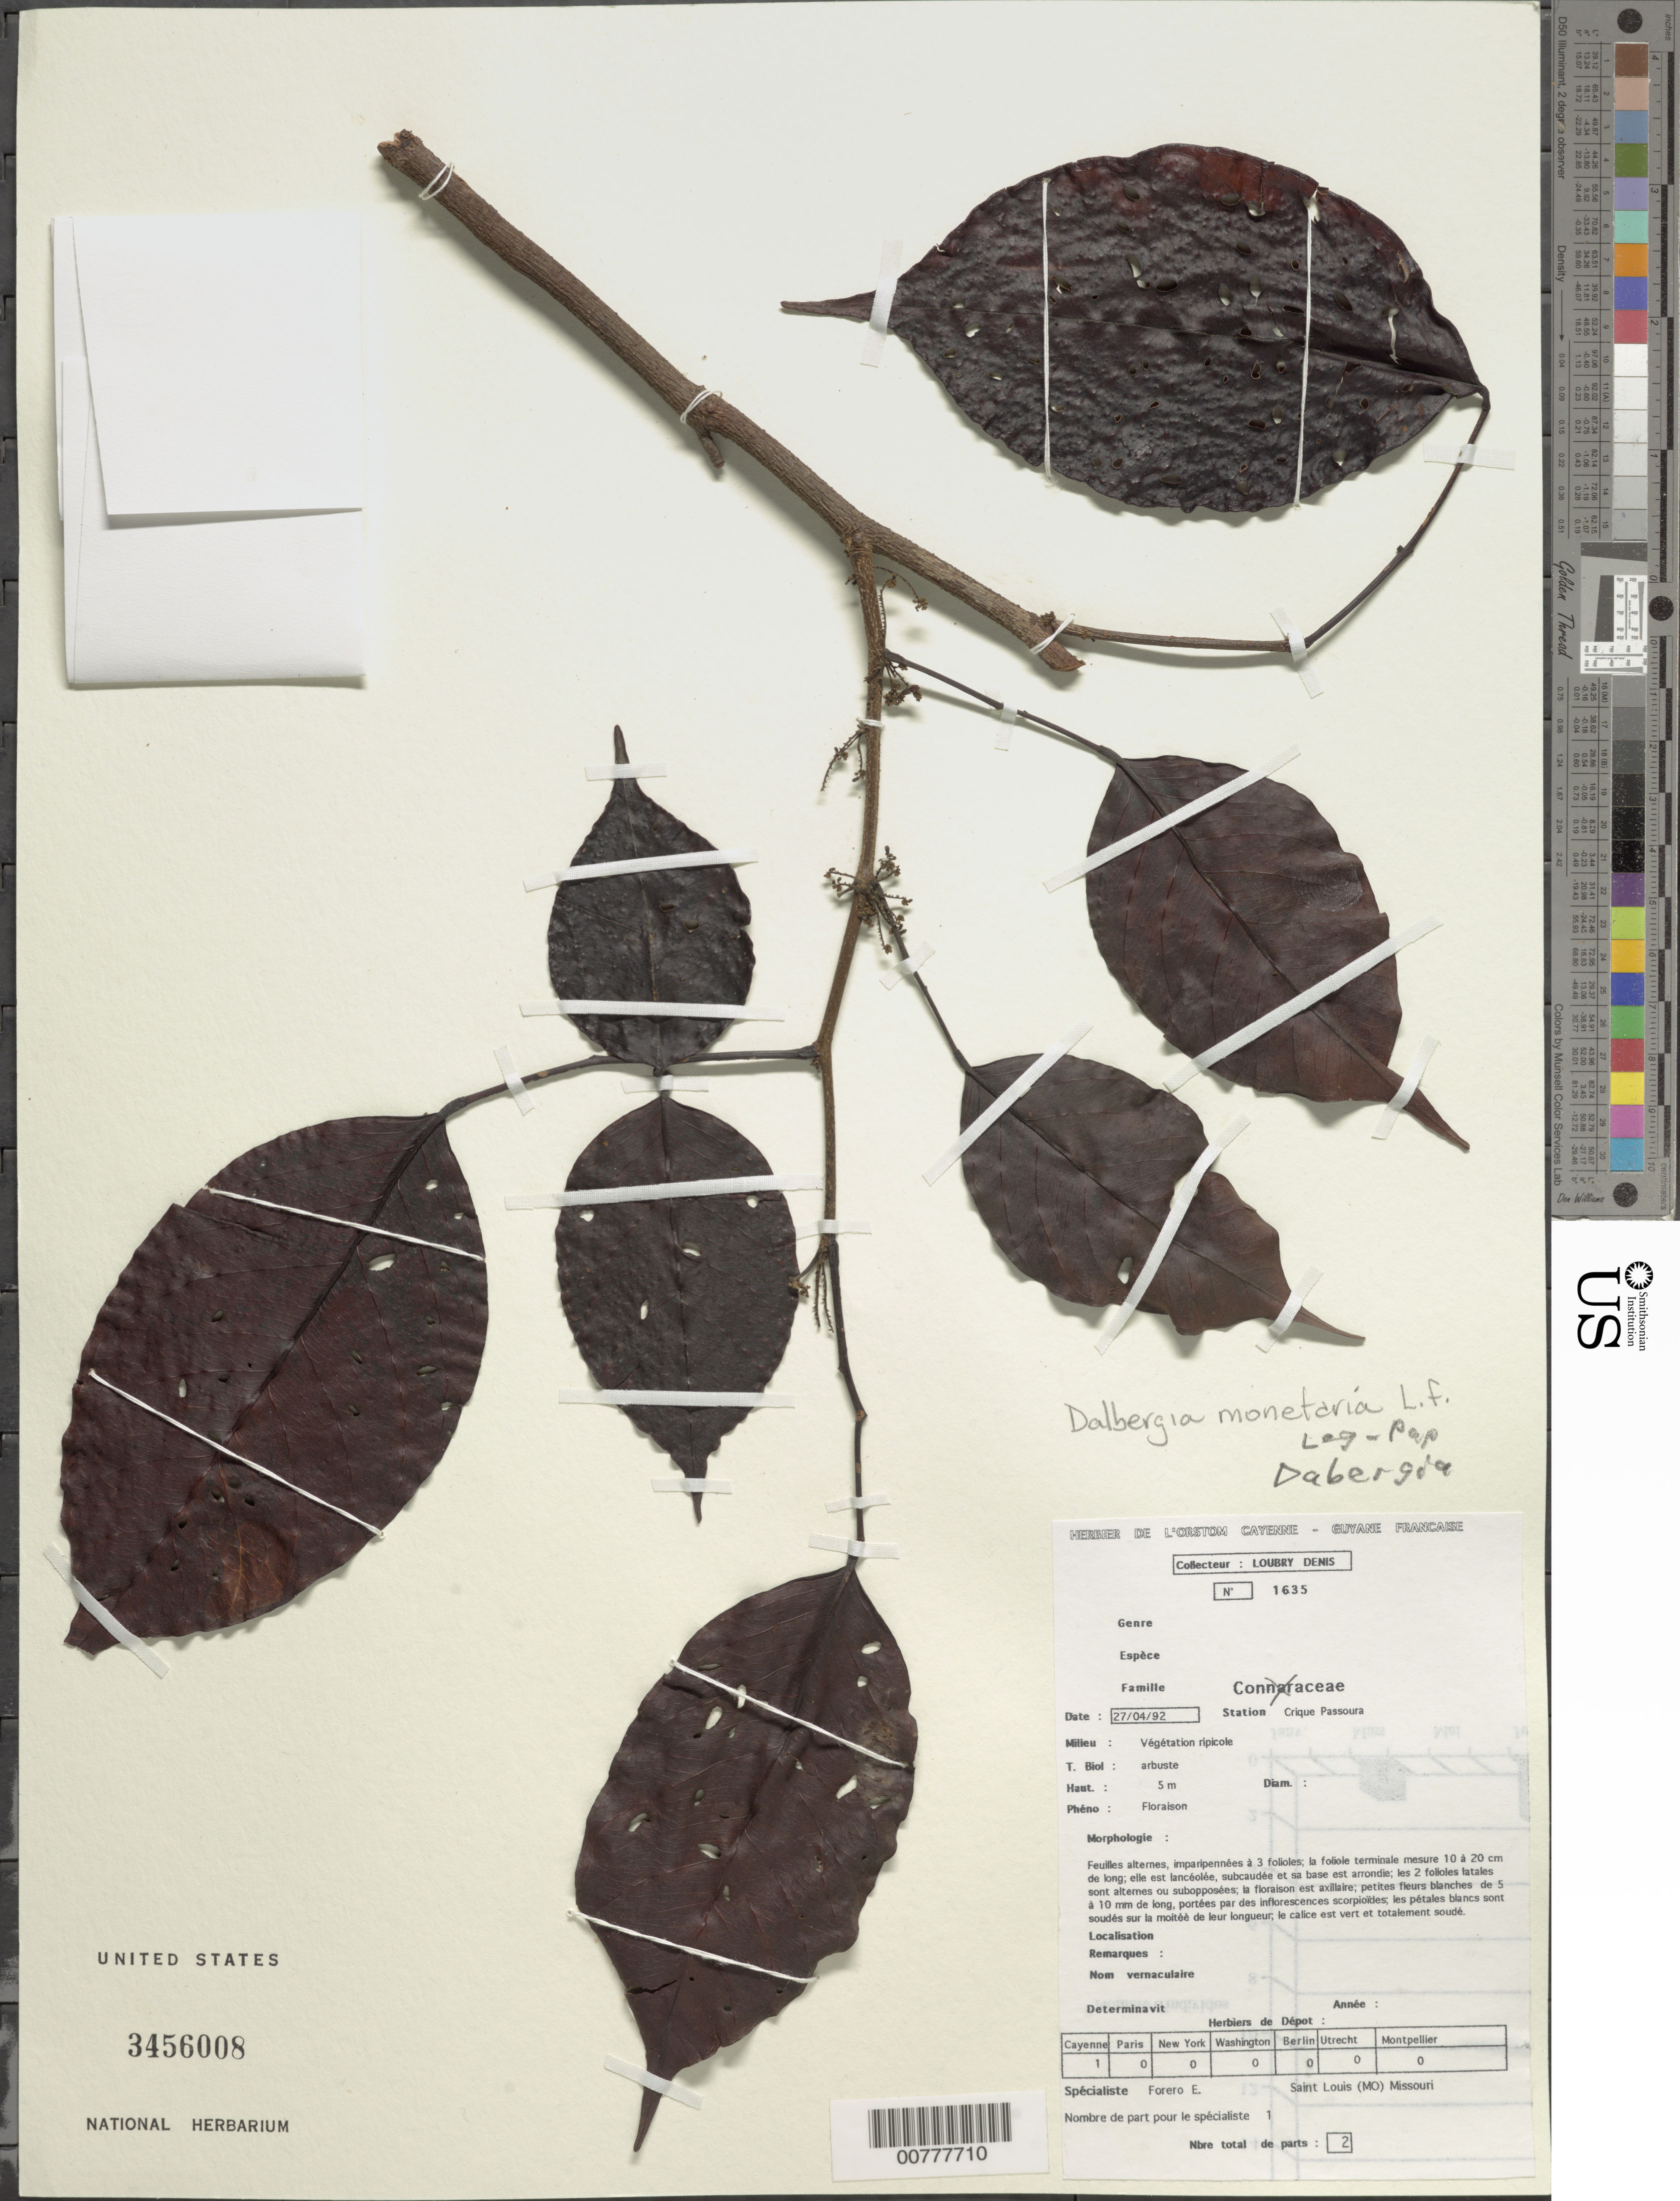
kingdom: Plantae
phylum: Tracheophyta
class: Magnoliopsida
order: Fabales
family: Fabaceae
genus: Dalbergia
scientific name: Dalbergia monetaria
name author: L. f.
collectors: D. Loubry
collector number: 1635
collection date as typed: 27-Apr-92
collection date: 1992-04-27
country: French Guiana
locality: Station Crique Passoura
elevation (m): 5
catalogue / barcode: US 3456008